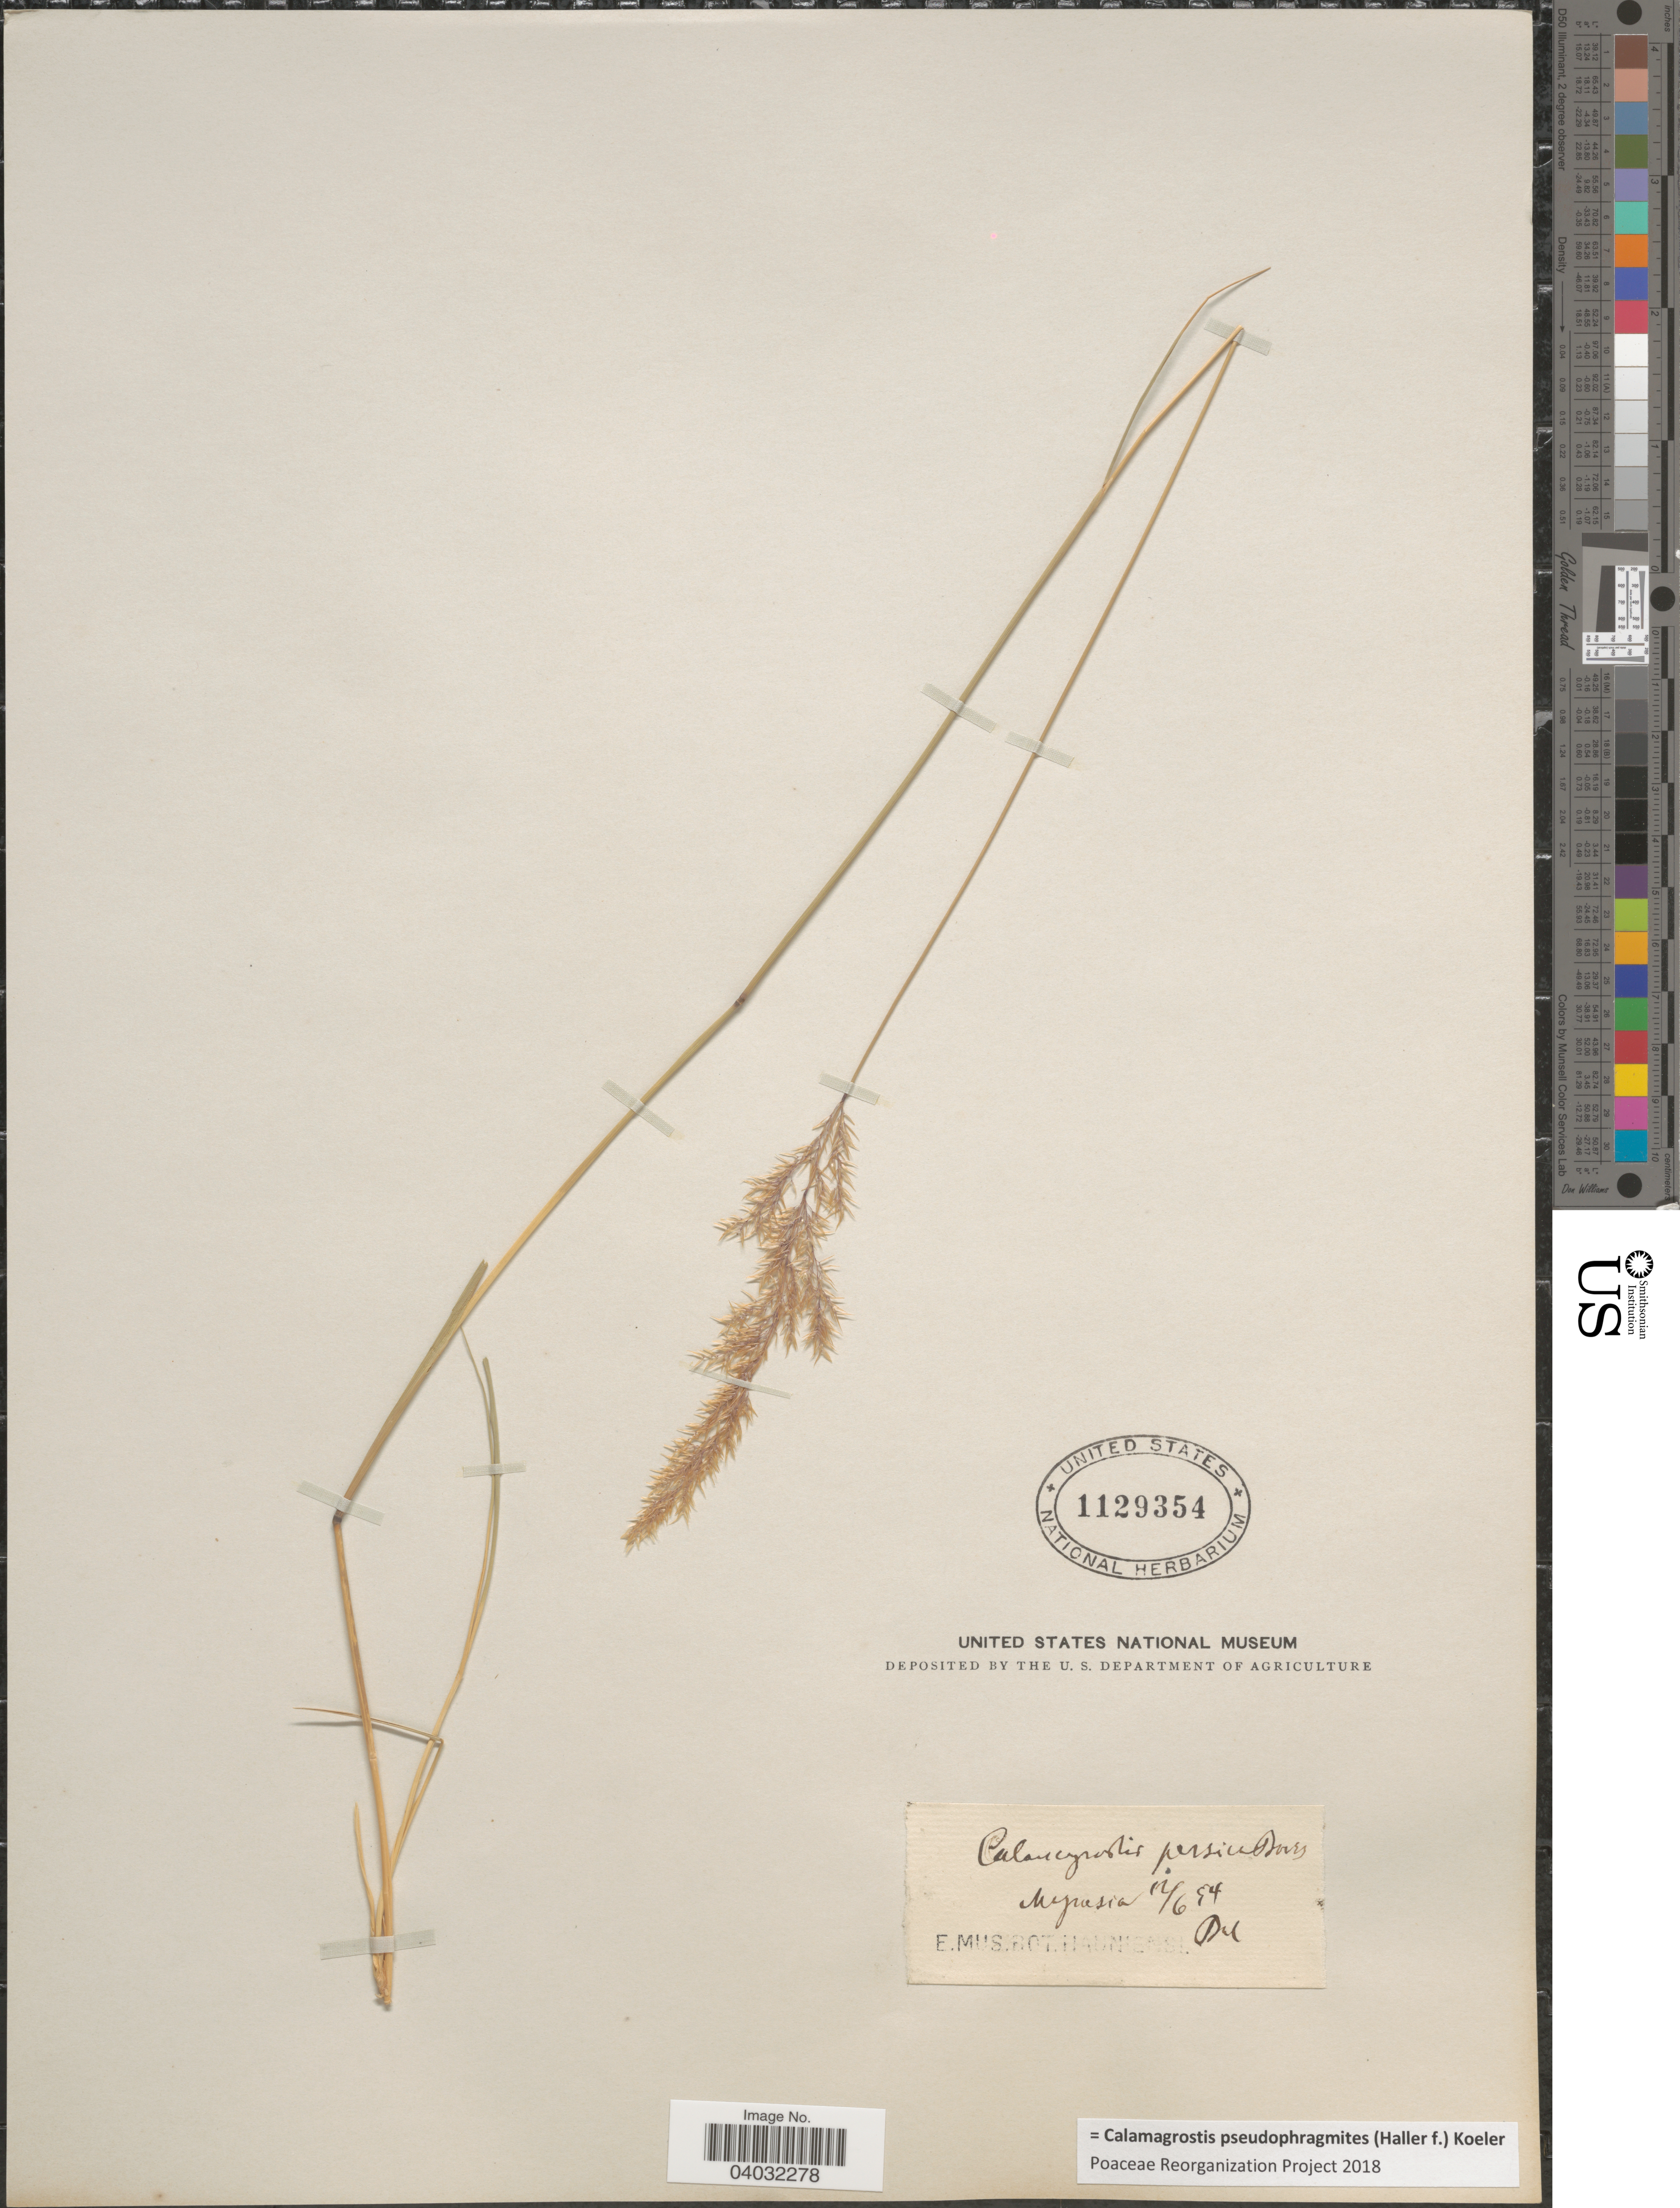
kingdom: Plantae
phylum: Tracheophyta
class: Liliopsida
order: Poales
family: Poaceae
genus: Calamagrostis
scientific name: Calamagrostis pseudophragmites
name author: (Haller f.) Koeler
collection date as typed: Transcribed d/m/y: 12/6/94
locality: Myrasia.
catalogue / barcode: US 1129354